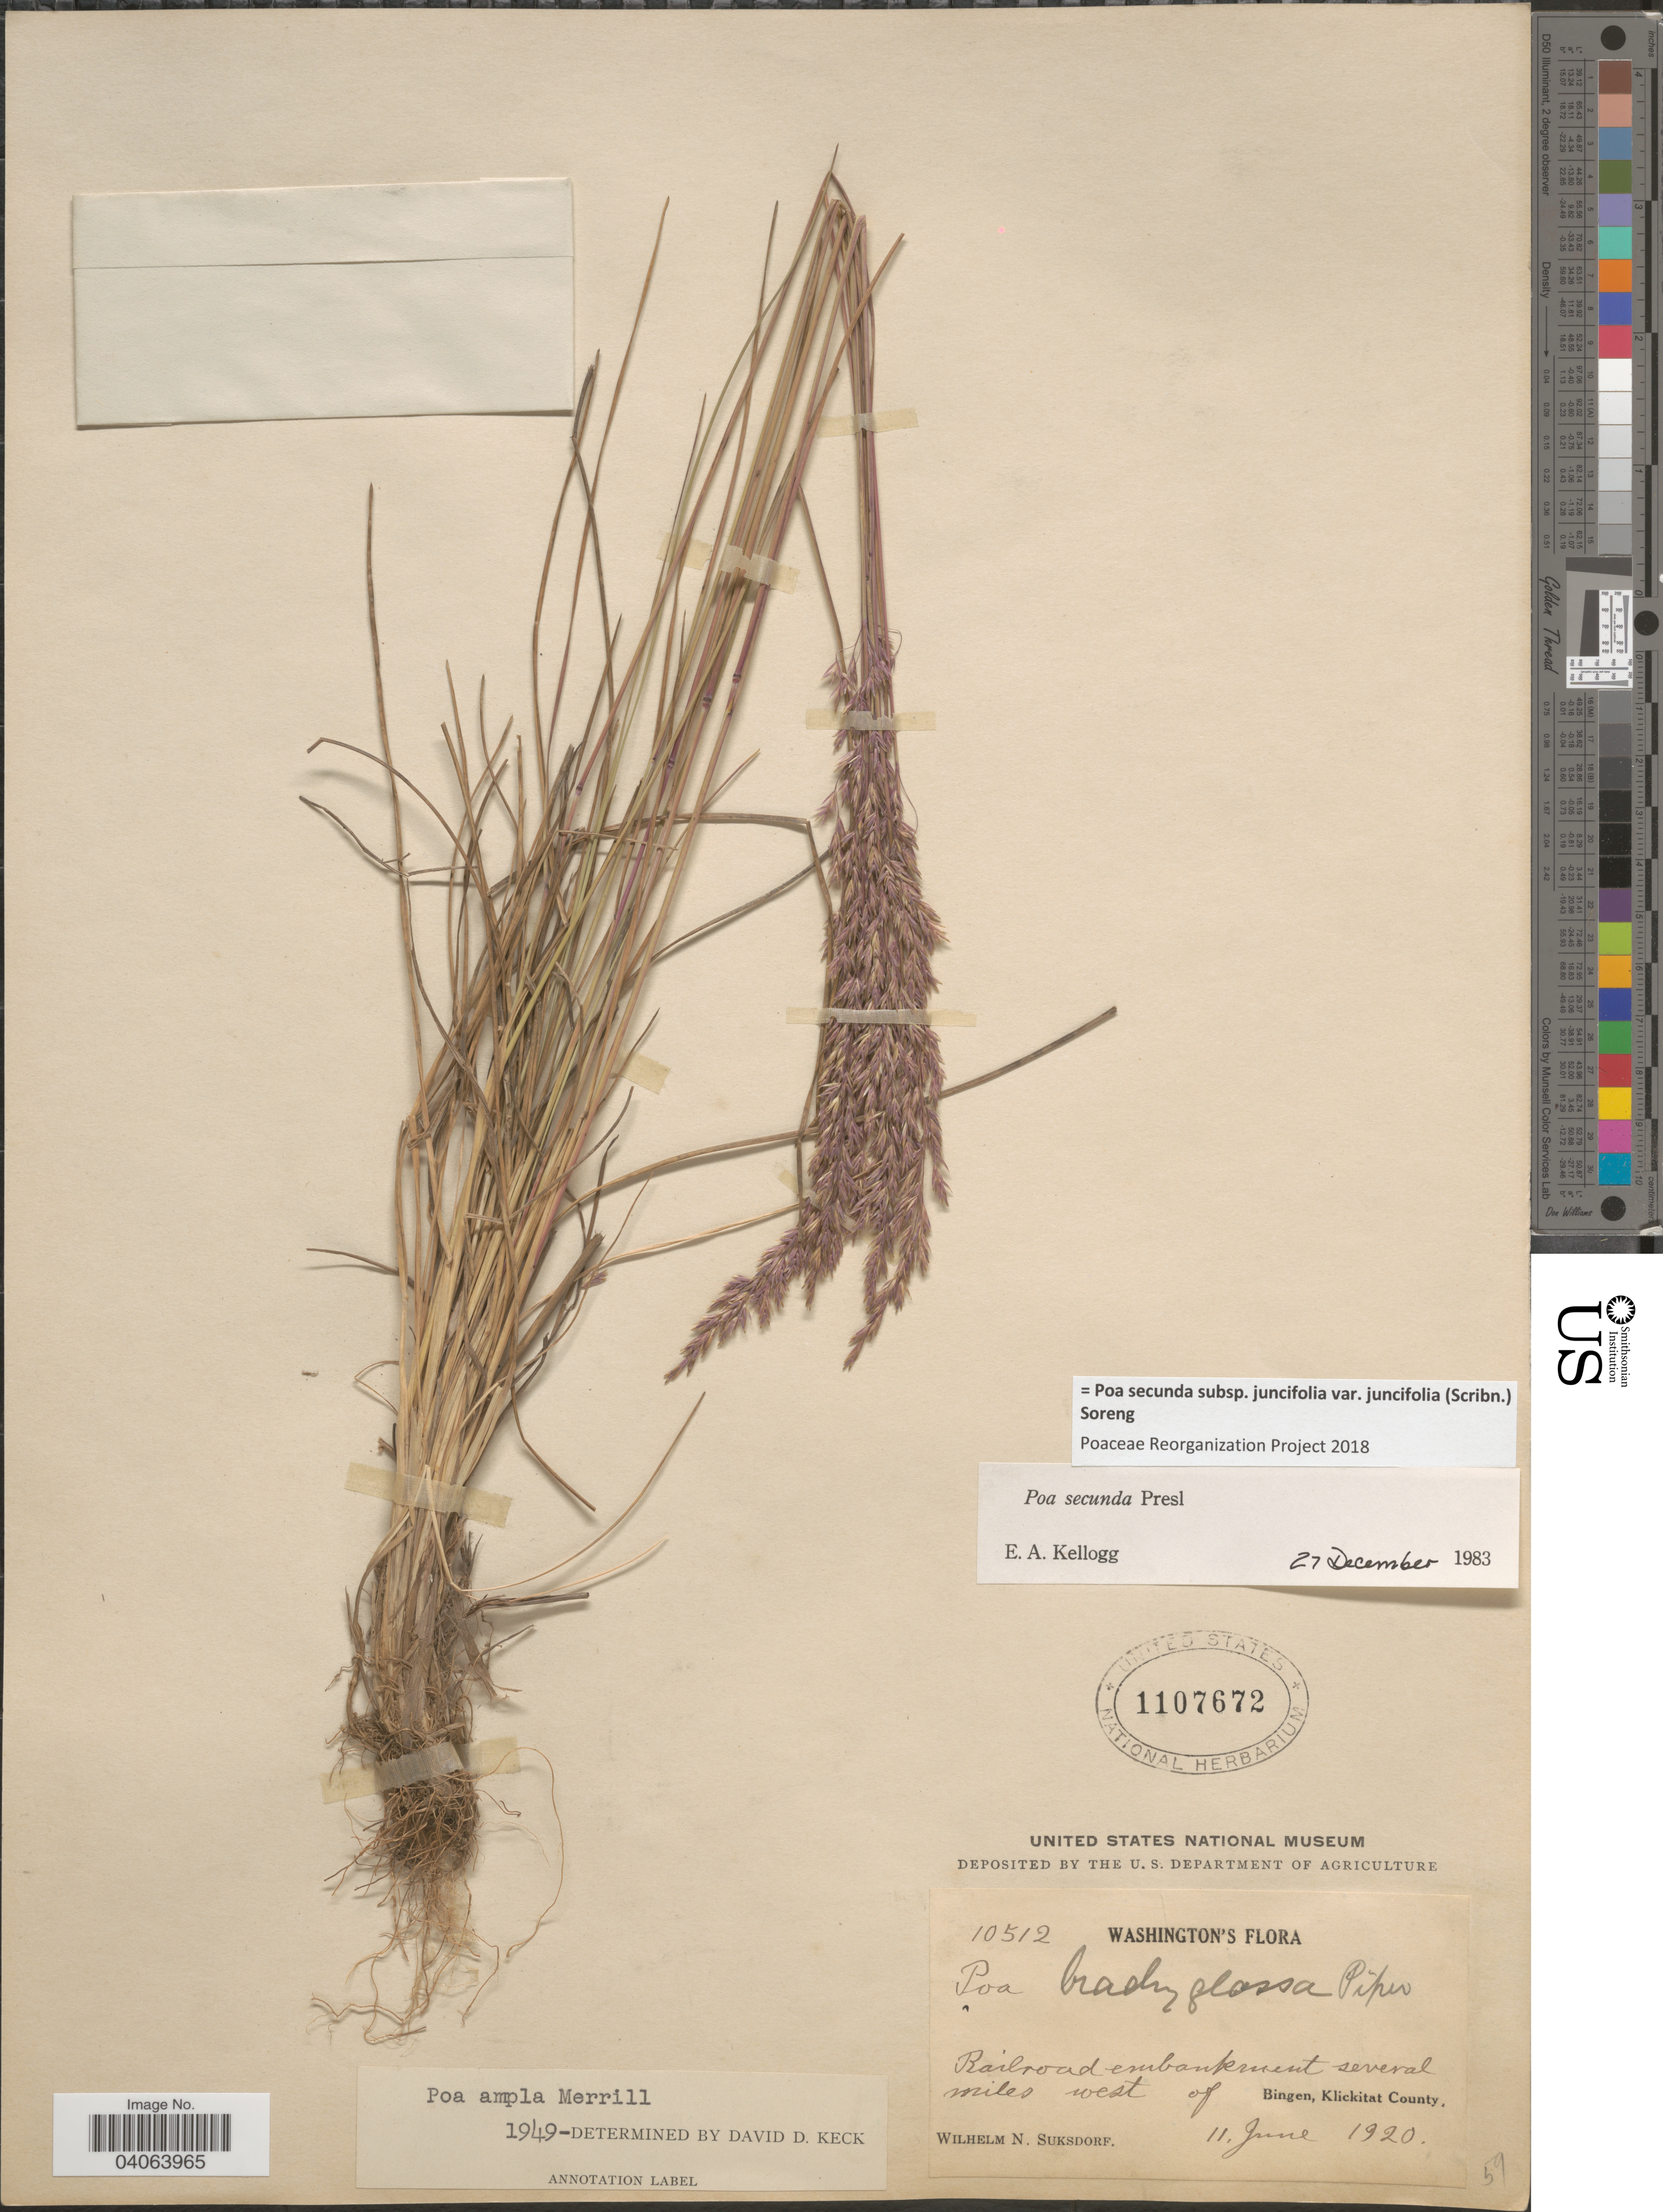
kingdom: Plantae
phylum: Tracheophyta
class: Liliopsida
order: Poales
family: Poaceae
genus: Poa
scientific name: Poa secunda subsp. juncifolia var. juncifolia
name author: (Scribn.) Soreng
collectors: W. N. Suksdorf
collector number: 10512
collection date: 1920-06-11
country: United States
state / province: Washington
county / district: Klickitat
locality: Railroad embankment several miles west of Bingen, Klickitat County.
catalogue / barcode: US 1107672